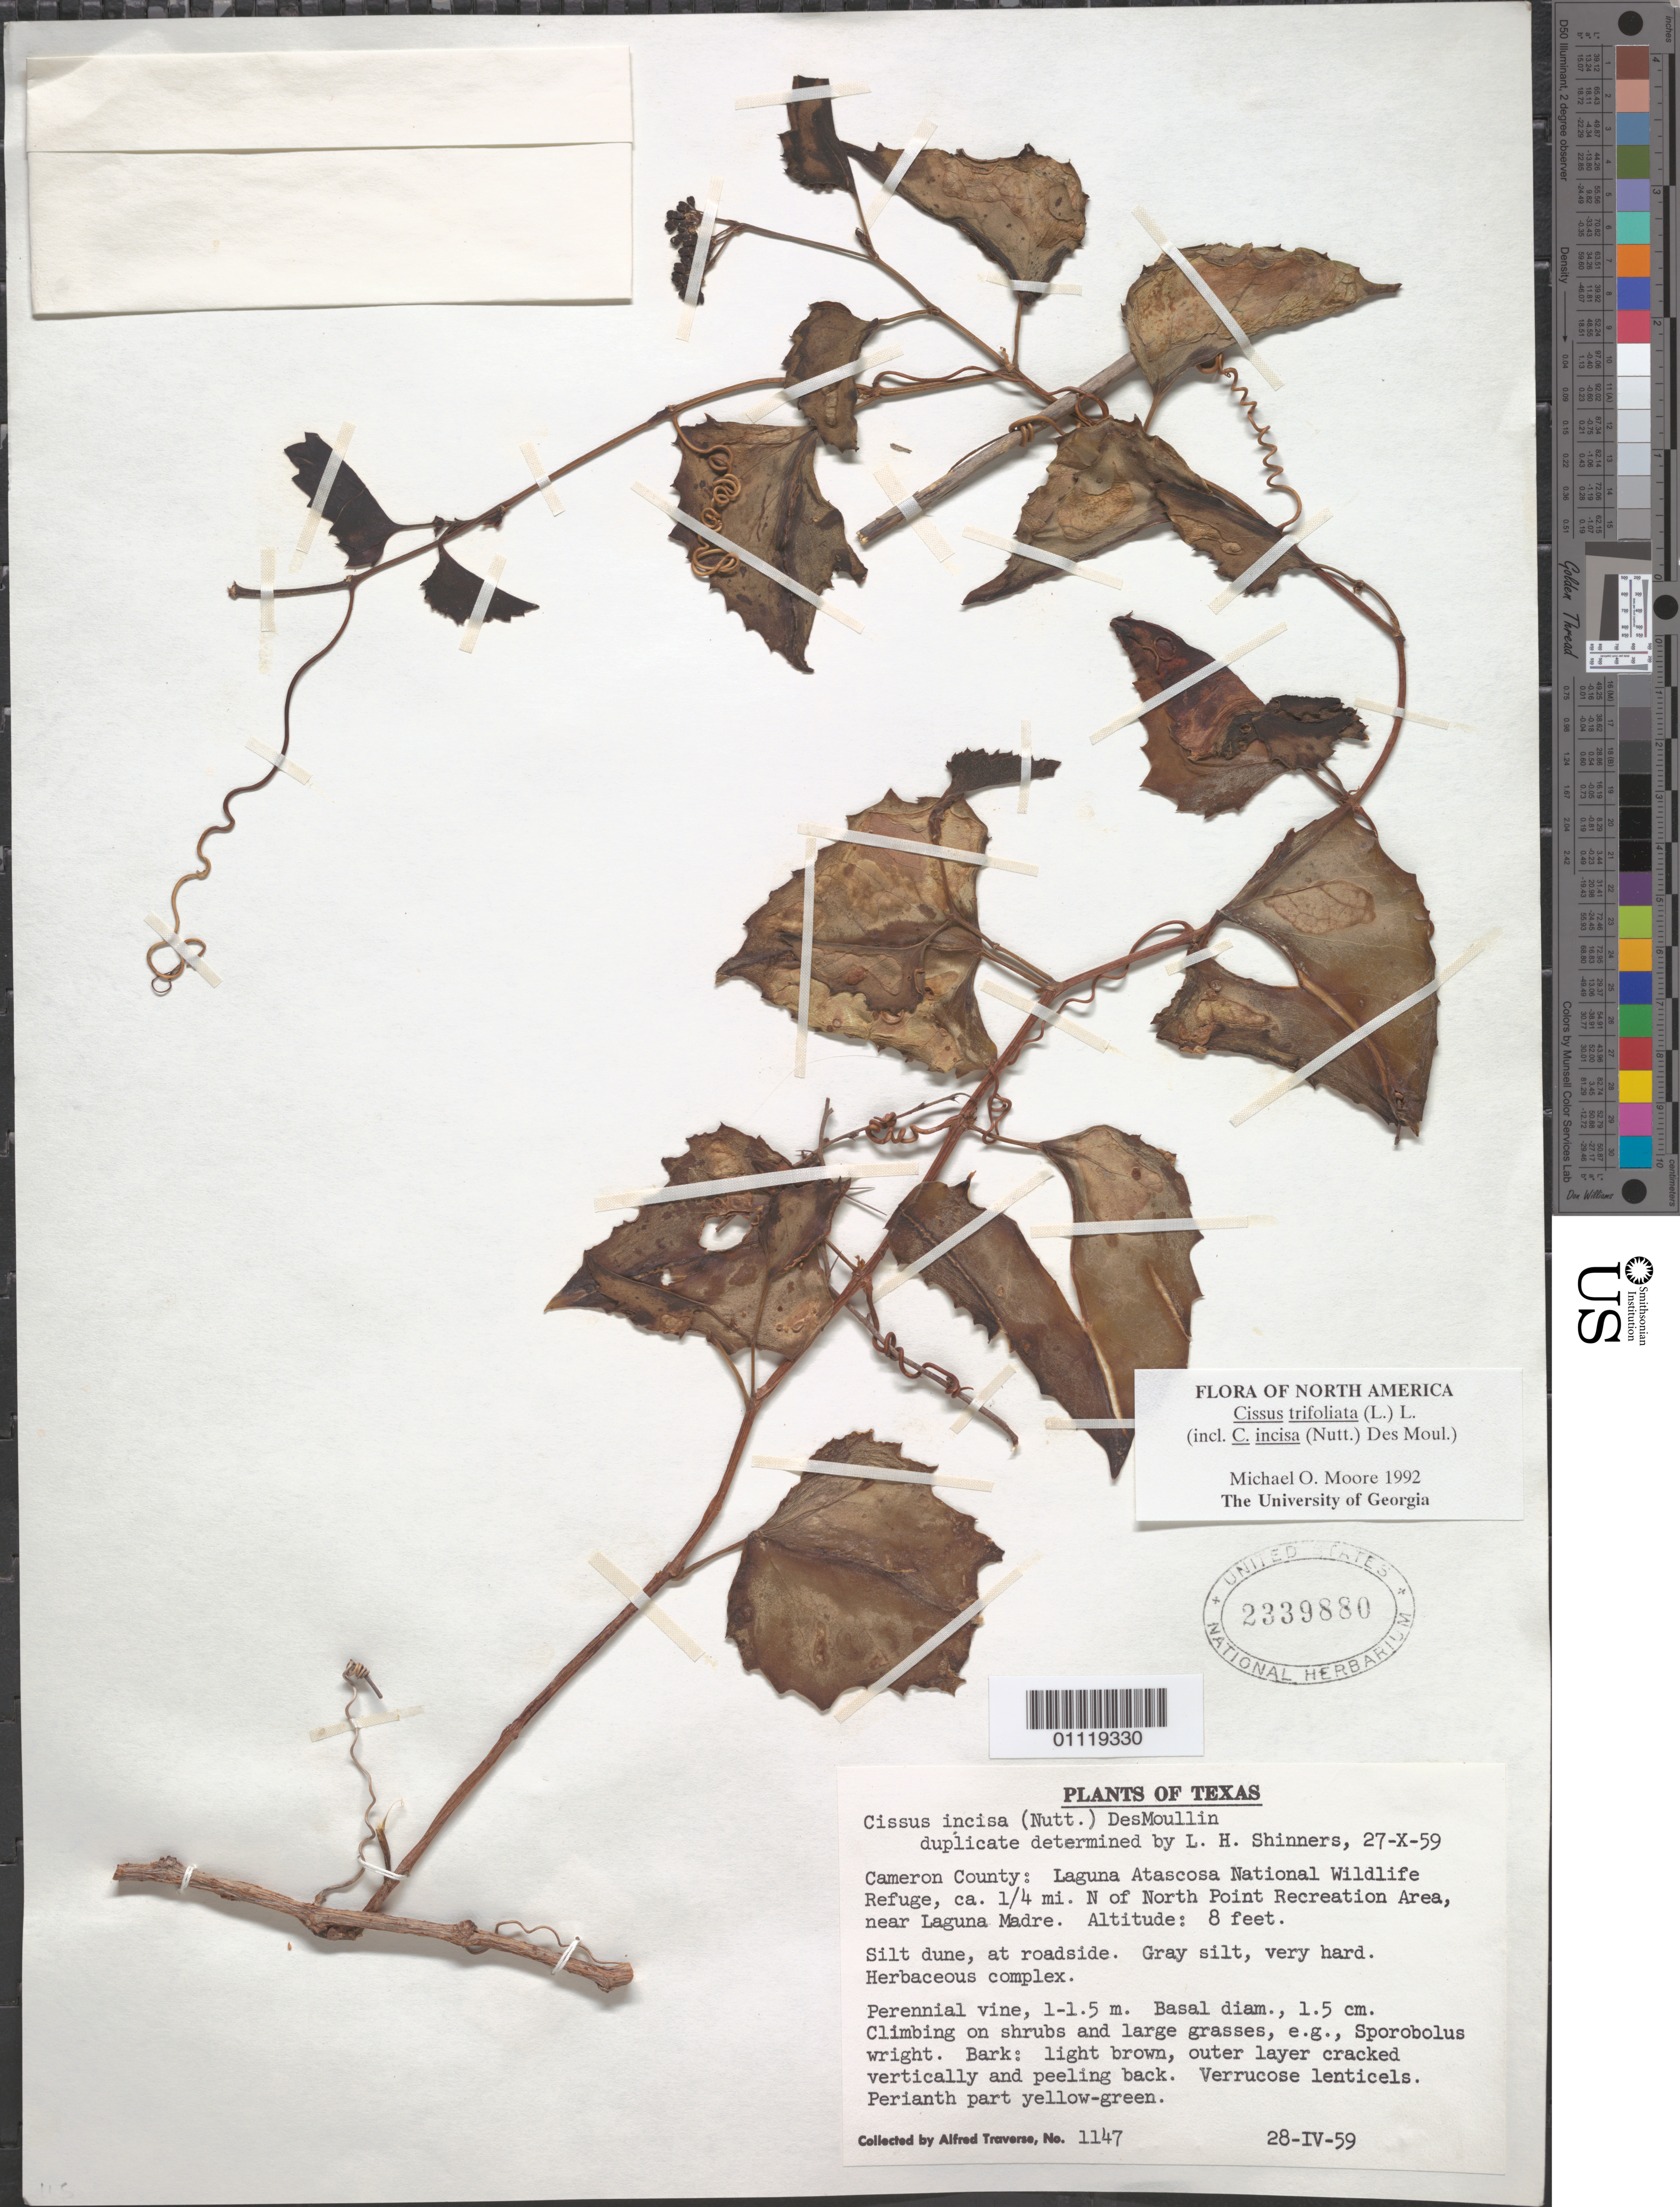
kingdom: Plantae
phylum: Tracheophyta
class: Magnoliopsida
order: Vitales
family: Vitaceae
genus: Cissus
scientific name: Cissus trifoliata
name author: (L.) L.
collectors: A. Traverse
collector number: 1147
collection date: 1959-04-28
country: United States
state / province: Texas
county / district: Cameron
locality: Laguna Atascosa National Wildlife Refuge, 1/4 mi N of N Point Recreation Area near Laguna Madre.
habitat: Silt dune, at roadside. Perennial vine, climber.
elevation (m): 2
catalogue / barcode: US 2339880